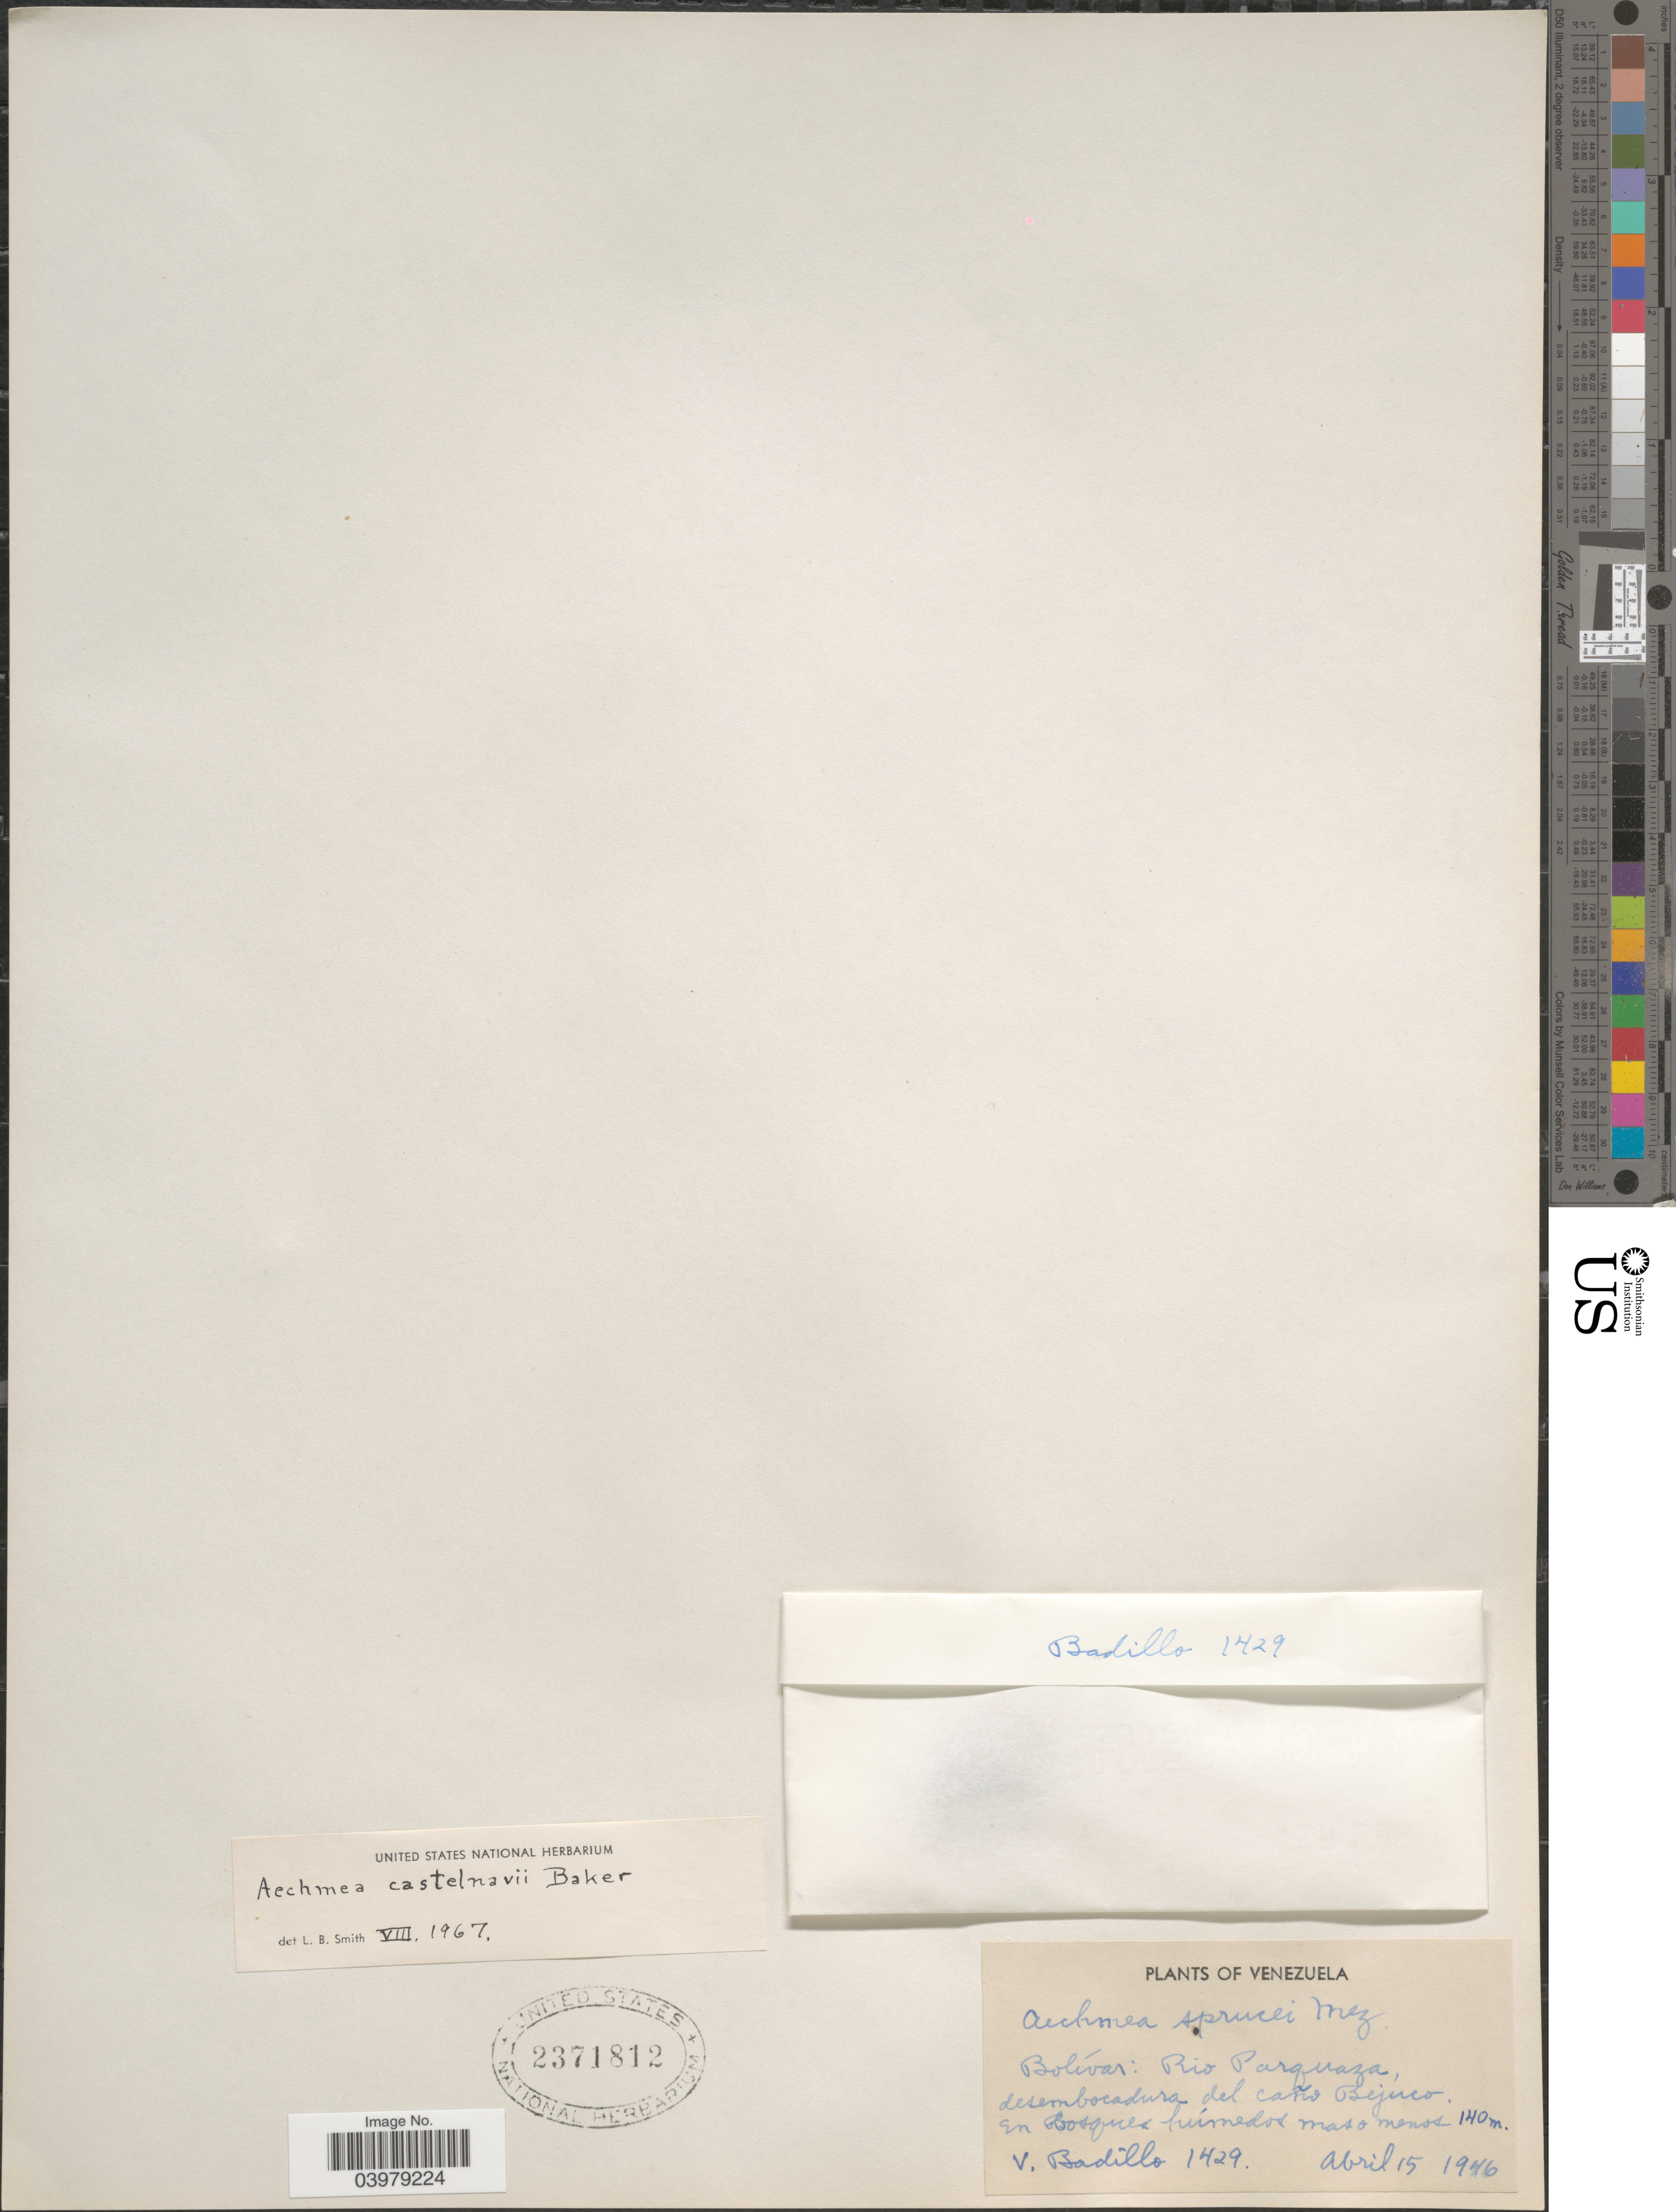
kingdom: Plantae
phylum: Tracheophyta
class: Liliopsida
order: Poales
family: Bromeliaceae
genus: Aechmea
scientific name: Aechmea castelnavii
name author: Baker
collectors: V. Badillo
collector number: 1429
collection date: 1946-04-15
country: Venezuela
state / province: Bolivar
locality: Rio Parquaza, desembocadura del caño Bejuco.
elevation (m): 140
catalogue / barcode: US 2371812